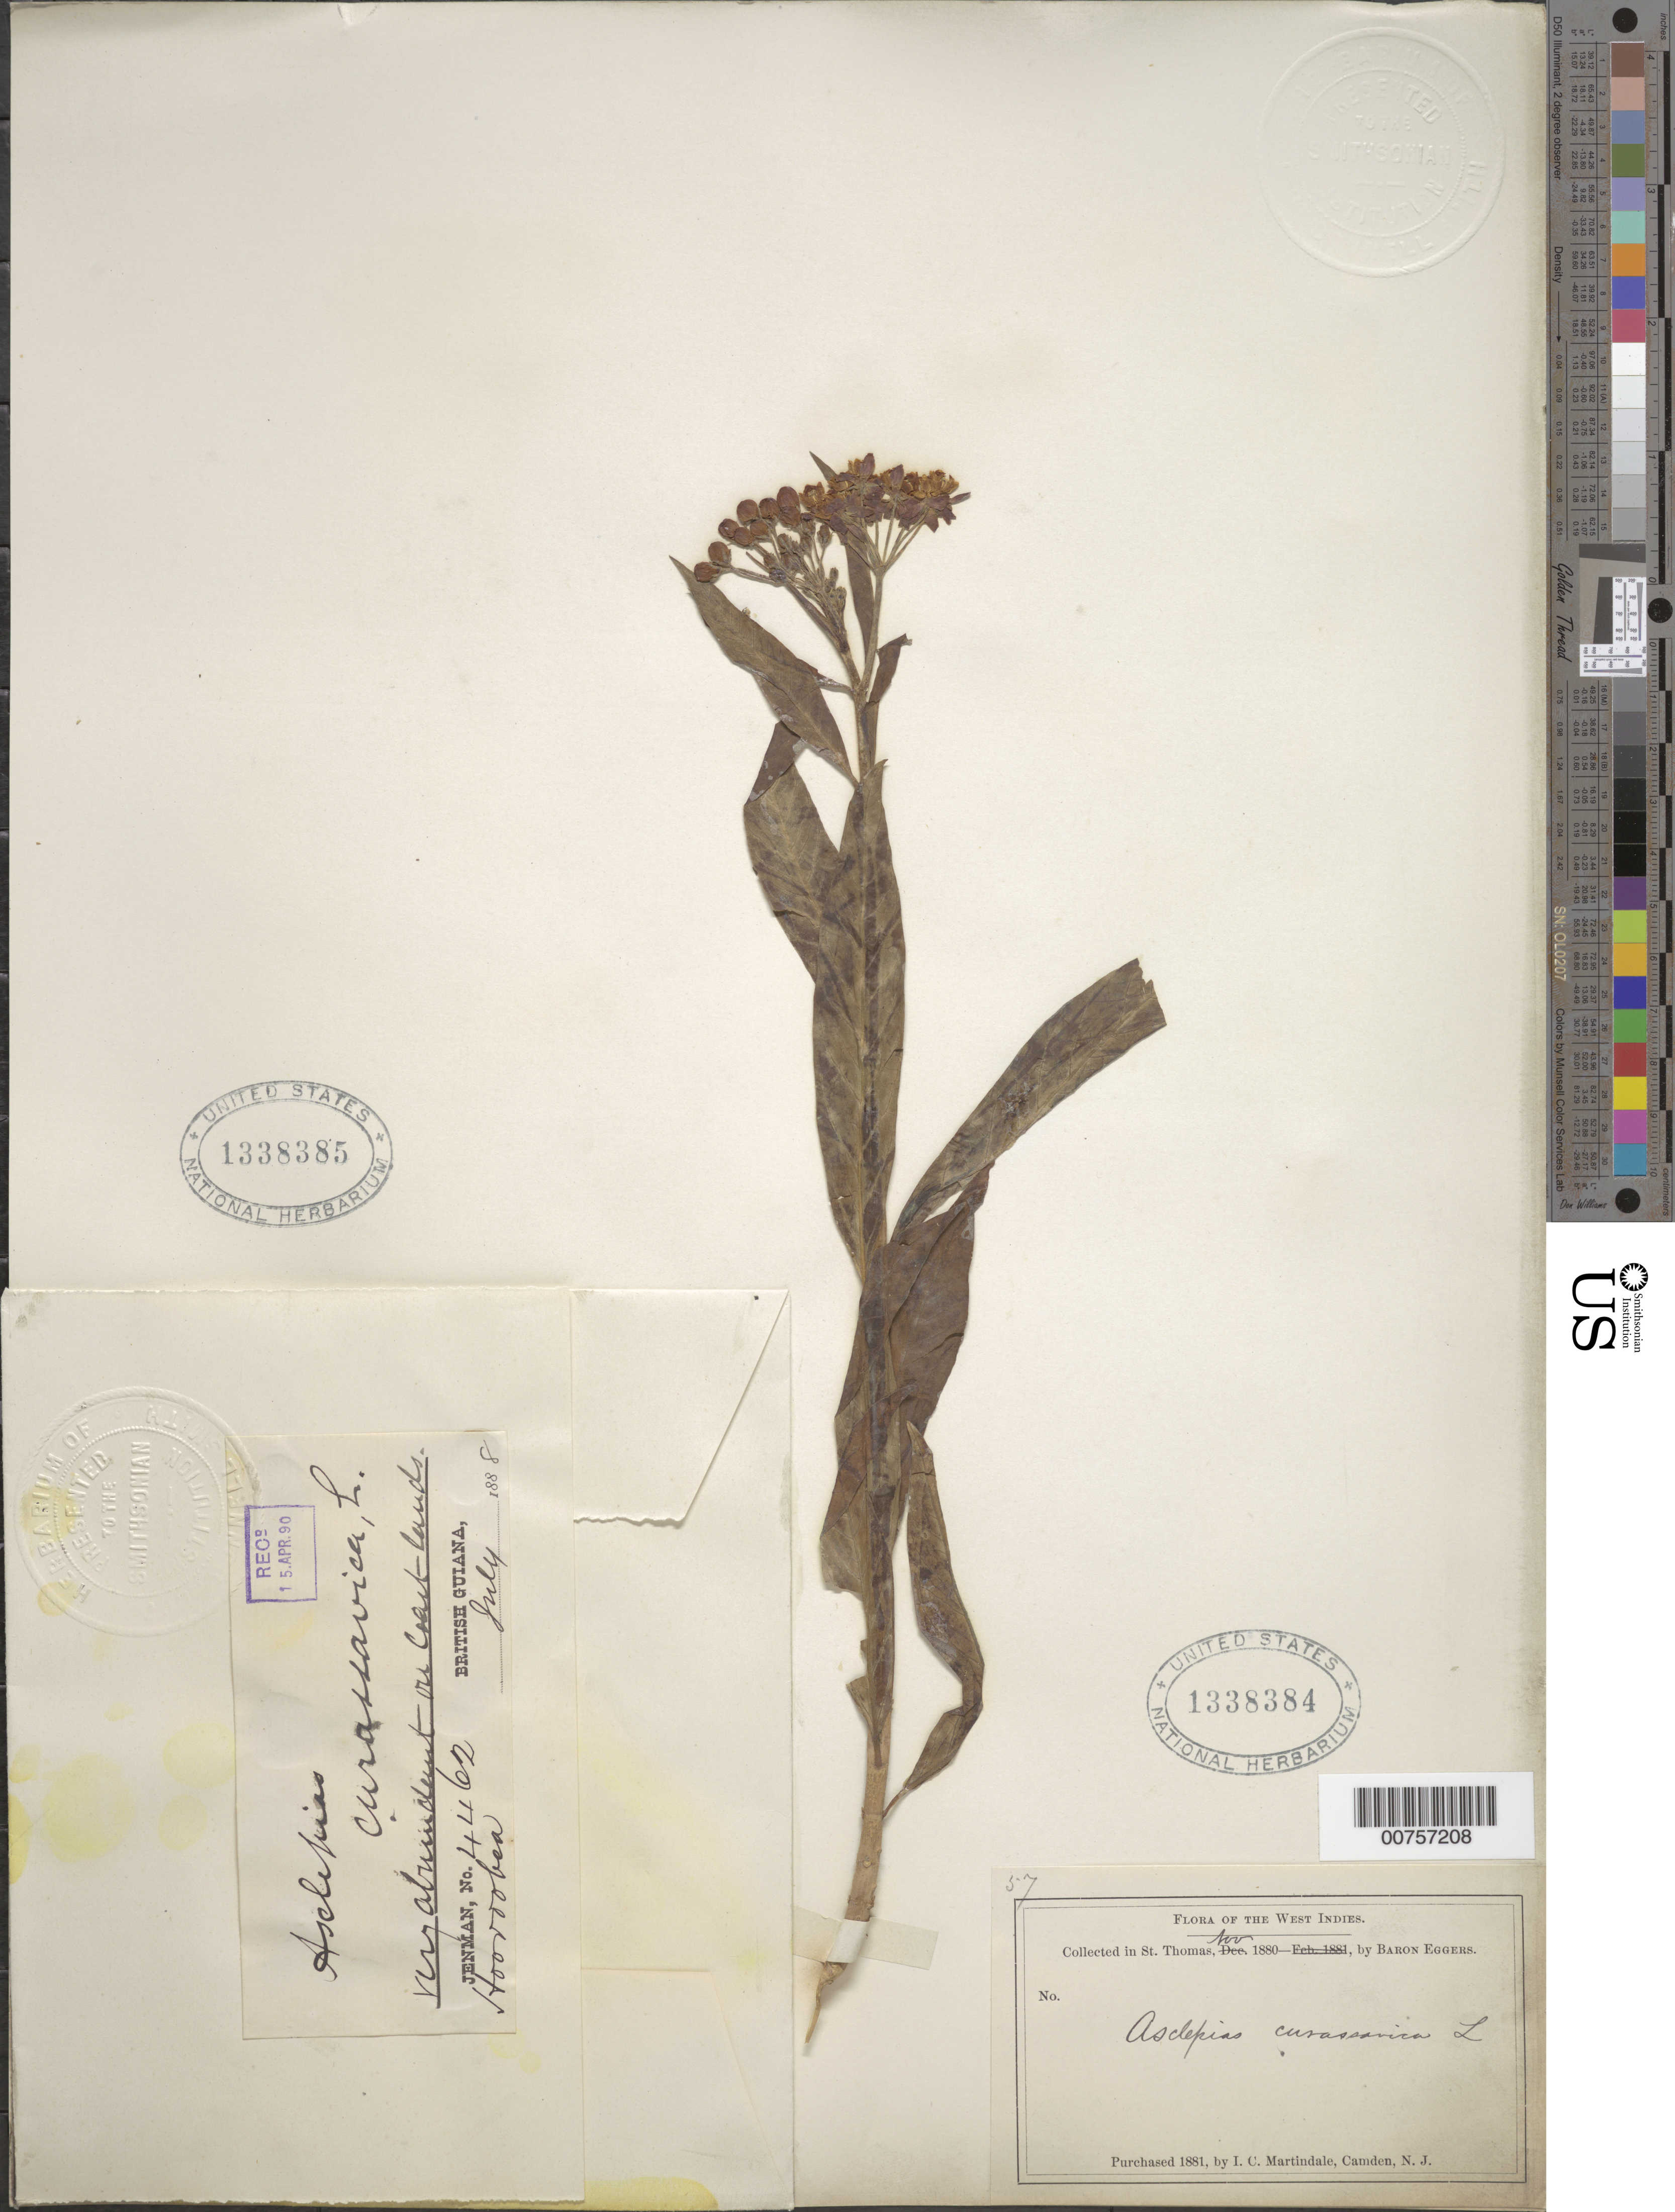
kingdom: Plantae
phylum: Tracheophyta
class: Magnoliopsida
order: Gentianales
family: Apocynaceae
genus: Asclepias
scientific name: Asclepias curassavica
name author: L.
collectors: H. F. A. von Eggers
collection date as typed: Nov 1880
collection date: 1880-11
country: U.S. Virgin Islands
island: St. Thomas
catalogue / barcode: US 1338384